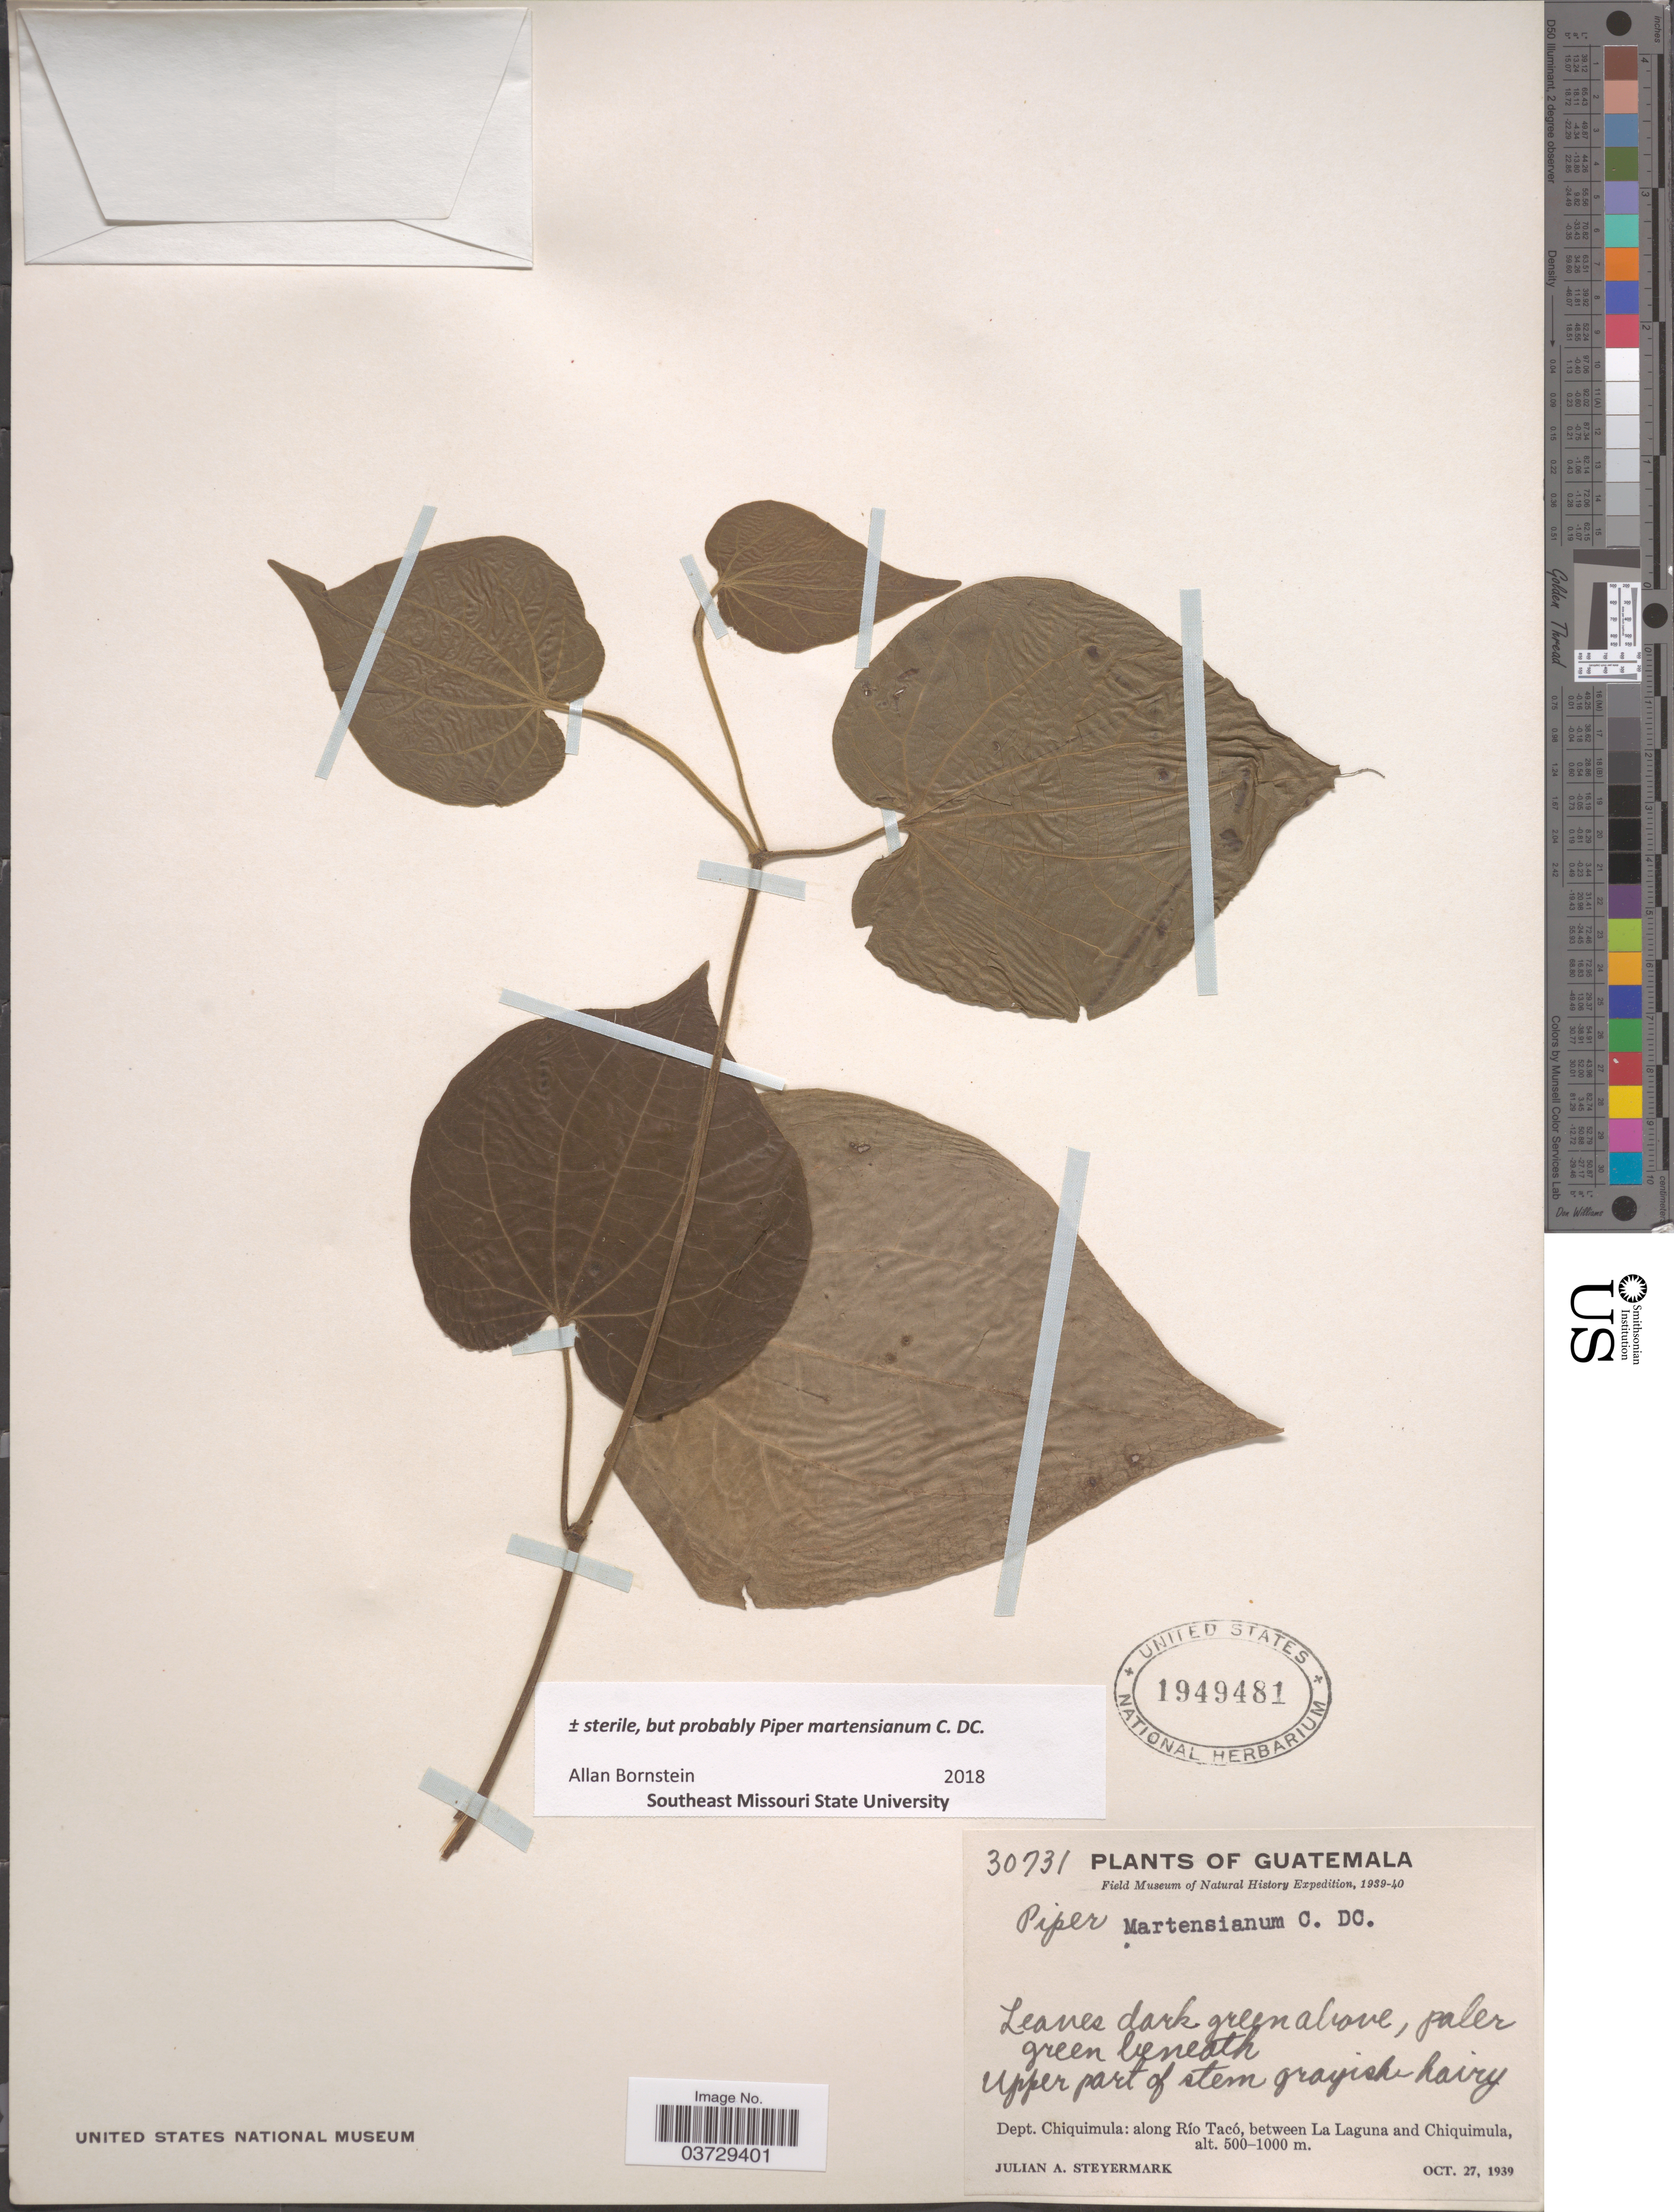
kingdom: Plantae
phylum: Tracheophyta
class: Magnoliopsida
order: Piperales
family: Piperaceae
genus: Piper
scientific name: Piper martensianum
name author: C. DC.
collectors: J. Steyermark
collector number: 30731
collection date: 1939-10-27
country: Guatemala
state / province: Chiquimula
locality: Dept. Chiquimula: along Río Tacó, between La Laguna and Chiquimula.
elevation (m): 500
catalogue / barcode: US 1949481